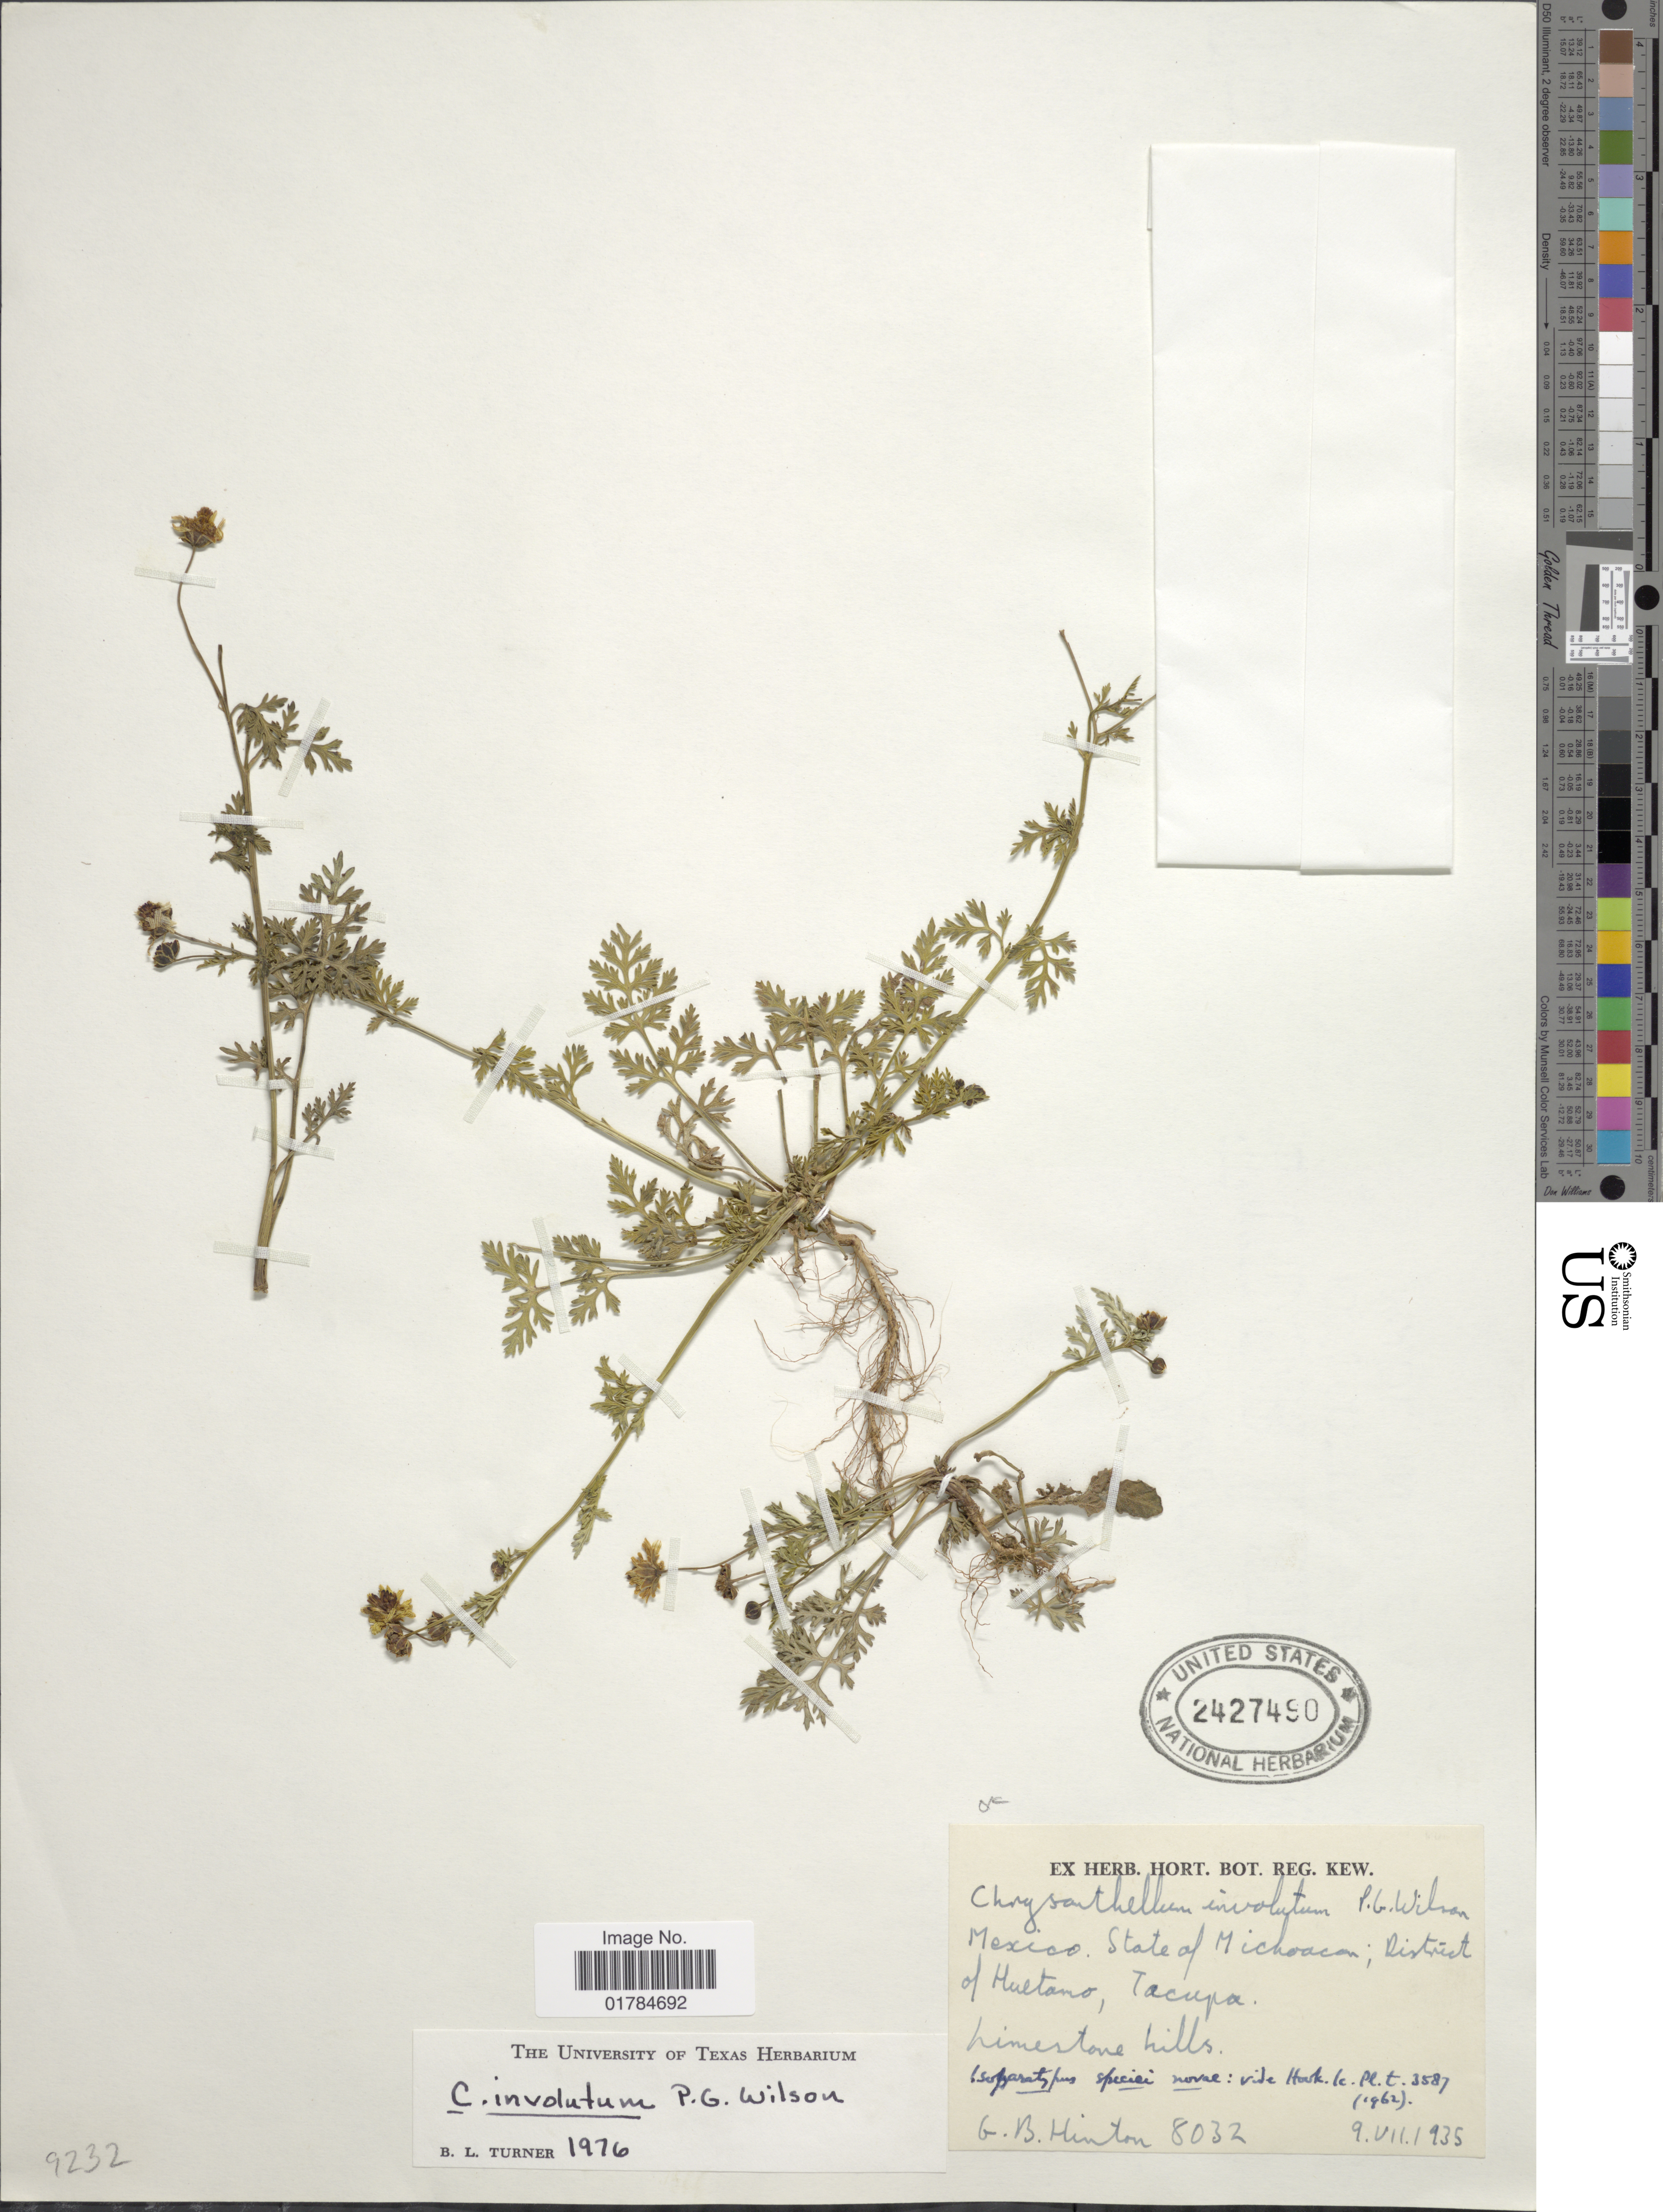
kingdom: Plantae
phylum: Tracheophyta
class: Magnoliopsida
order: Asterales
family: Asteraceae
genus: Chrysanthellum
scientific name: Chrysanthellum involutum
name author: Paul G. Wilson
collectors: G. B. Hinton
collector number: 8032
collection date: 1935-07-09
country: Mexico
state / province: Michoacán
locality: District of Huetamo, Tacupa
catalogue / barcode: US 2427490